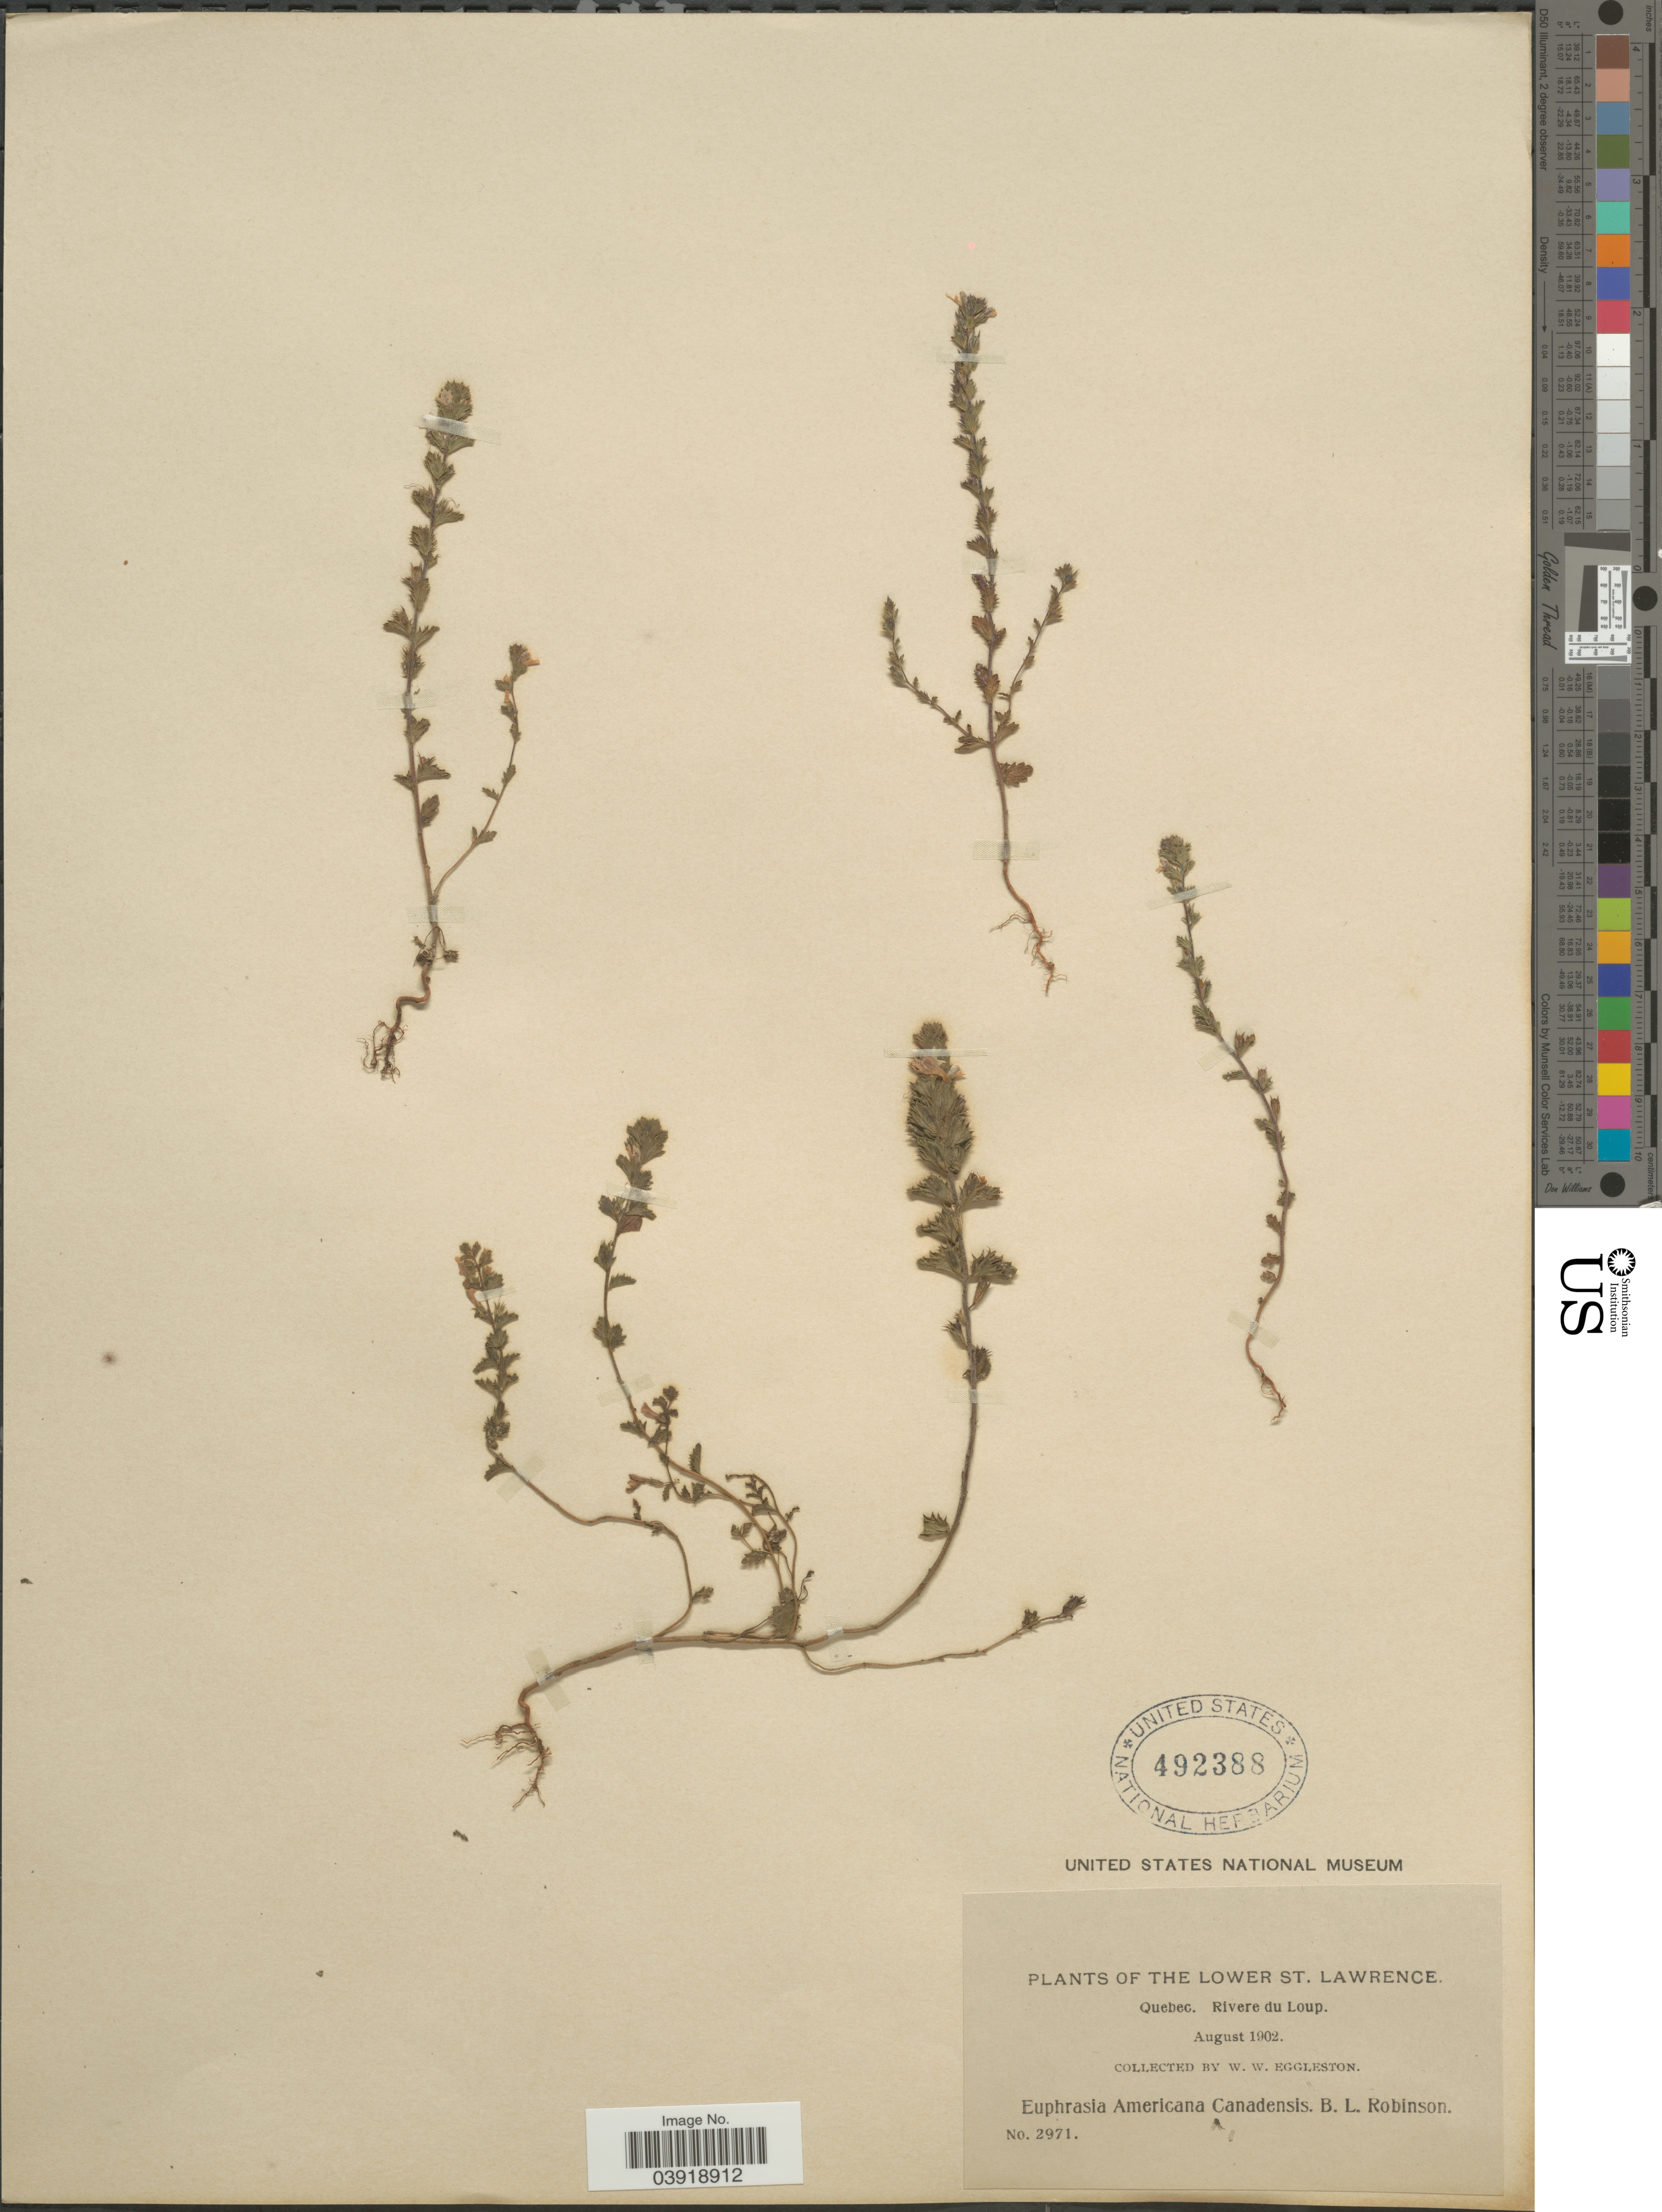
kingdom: Plantae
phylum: Tracheophyta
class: Magnoliopsida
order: Lamiales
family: Orobanchaceae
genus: Euphrasia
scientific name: Euphrasia canadensis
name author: J.F. Towns.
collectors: W. W. Eggleston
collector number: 2971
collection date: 1902-08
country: Canada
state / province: Quebec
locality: The Lower St. Lawrence. Rivere du Loup.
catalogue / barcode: US 492388